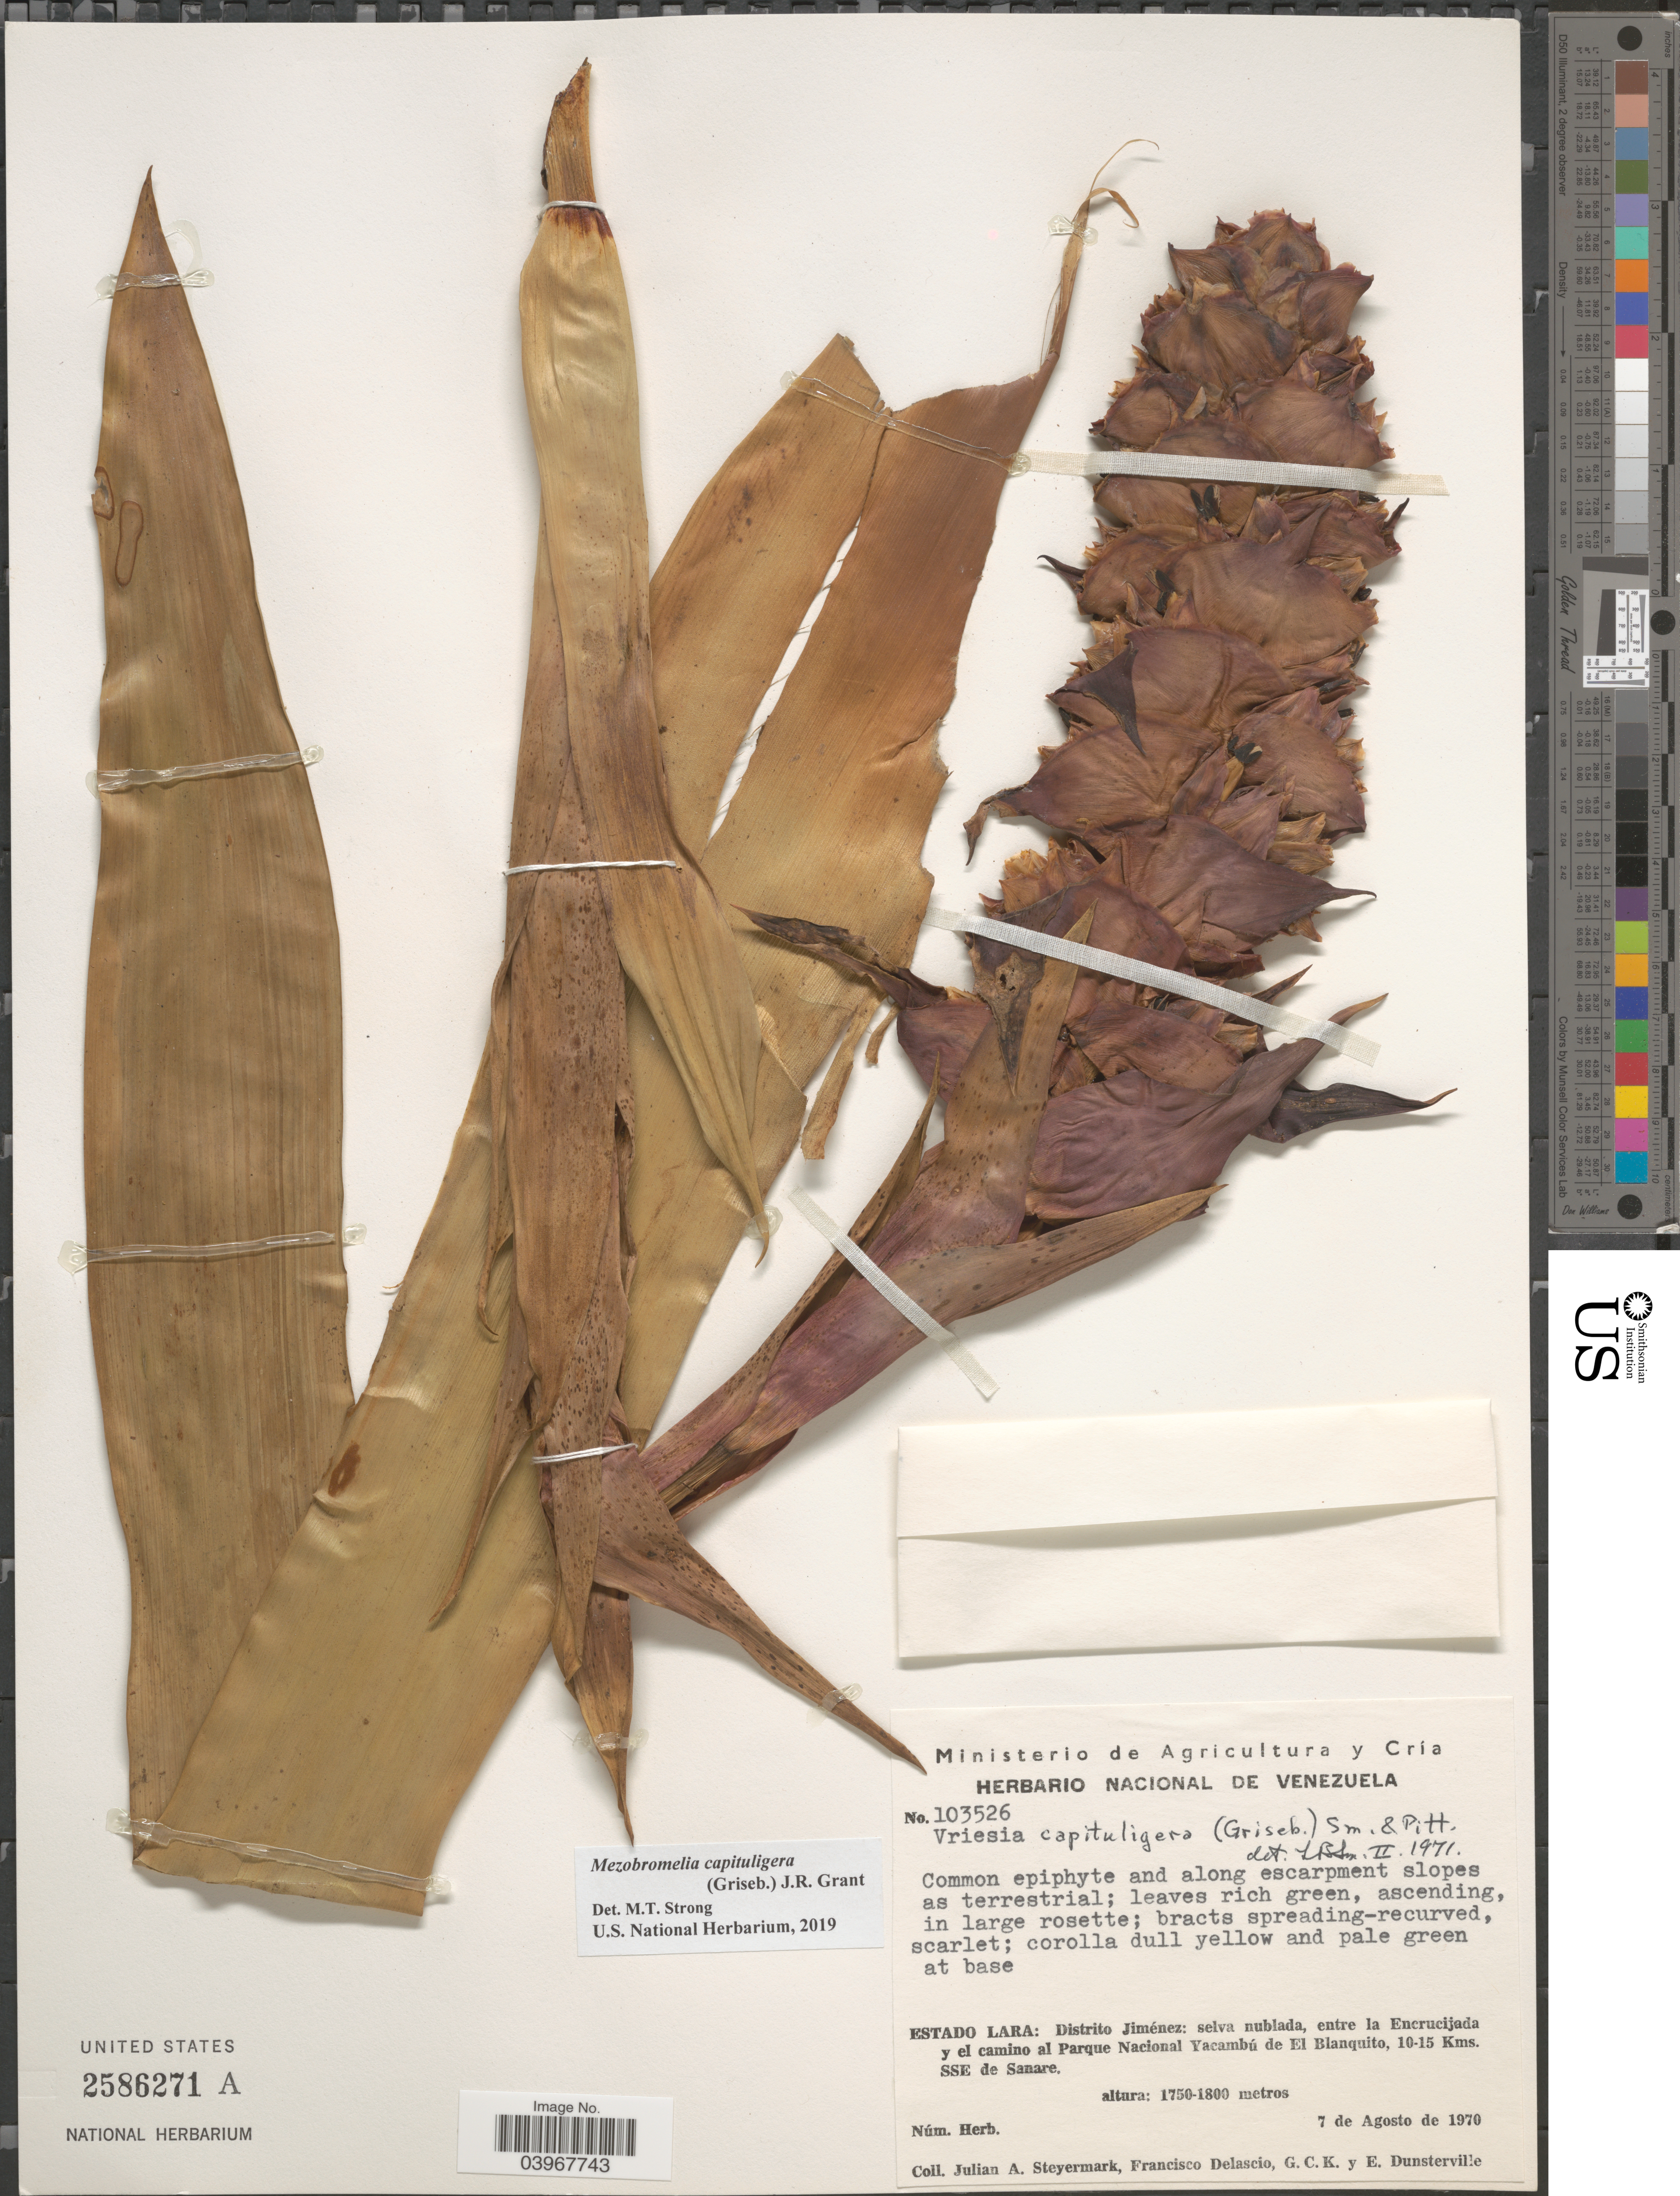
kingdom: Plantae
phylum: Tracheophyta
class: Liliopsida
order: Poales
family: Bromeliaceae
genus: Mezobromelia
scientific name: Mezobromelia capituligera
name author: (Griseb.) J.R. Grant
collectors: J. Steyermark, F. Delascio, G. C. K. Dunsterville & E. Dunsterville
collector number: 103526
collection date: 1970-08-07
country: Venezuela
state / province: Lara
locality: Distrito Jiménez: selva nublada, entre la Encrucijada y el camino al Parque Yacambú de El Blanquito, 10-15 Kms. SSE de Sanare.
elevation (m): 1750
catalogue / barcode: US 2586271A